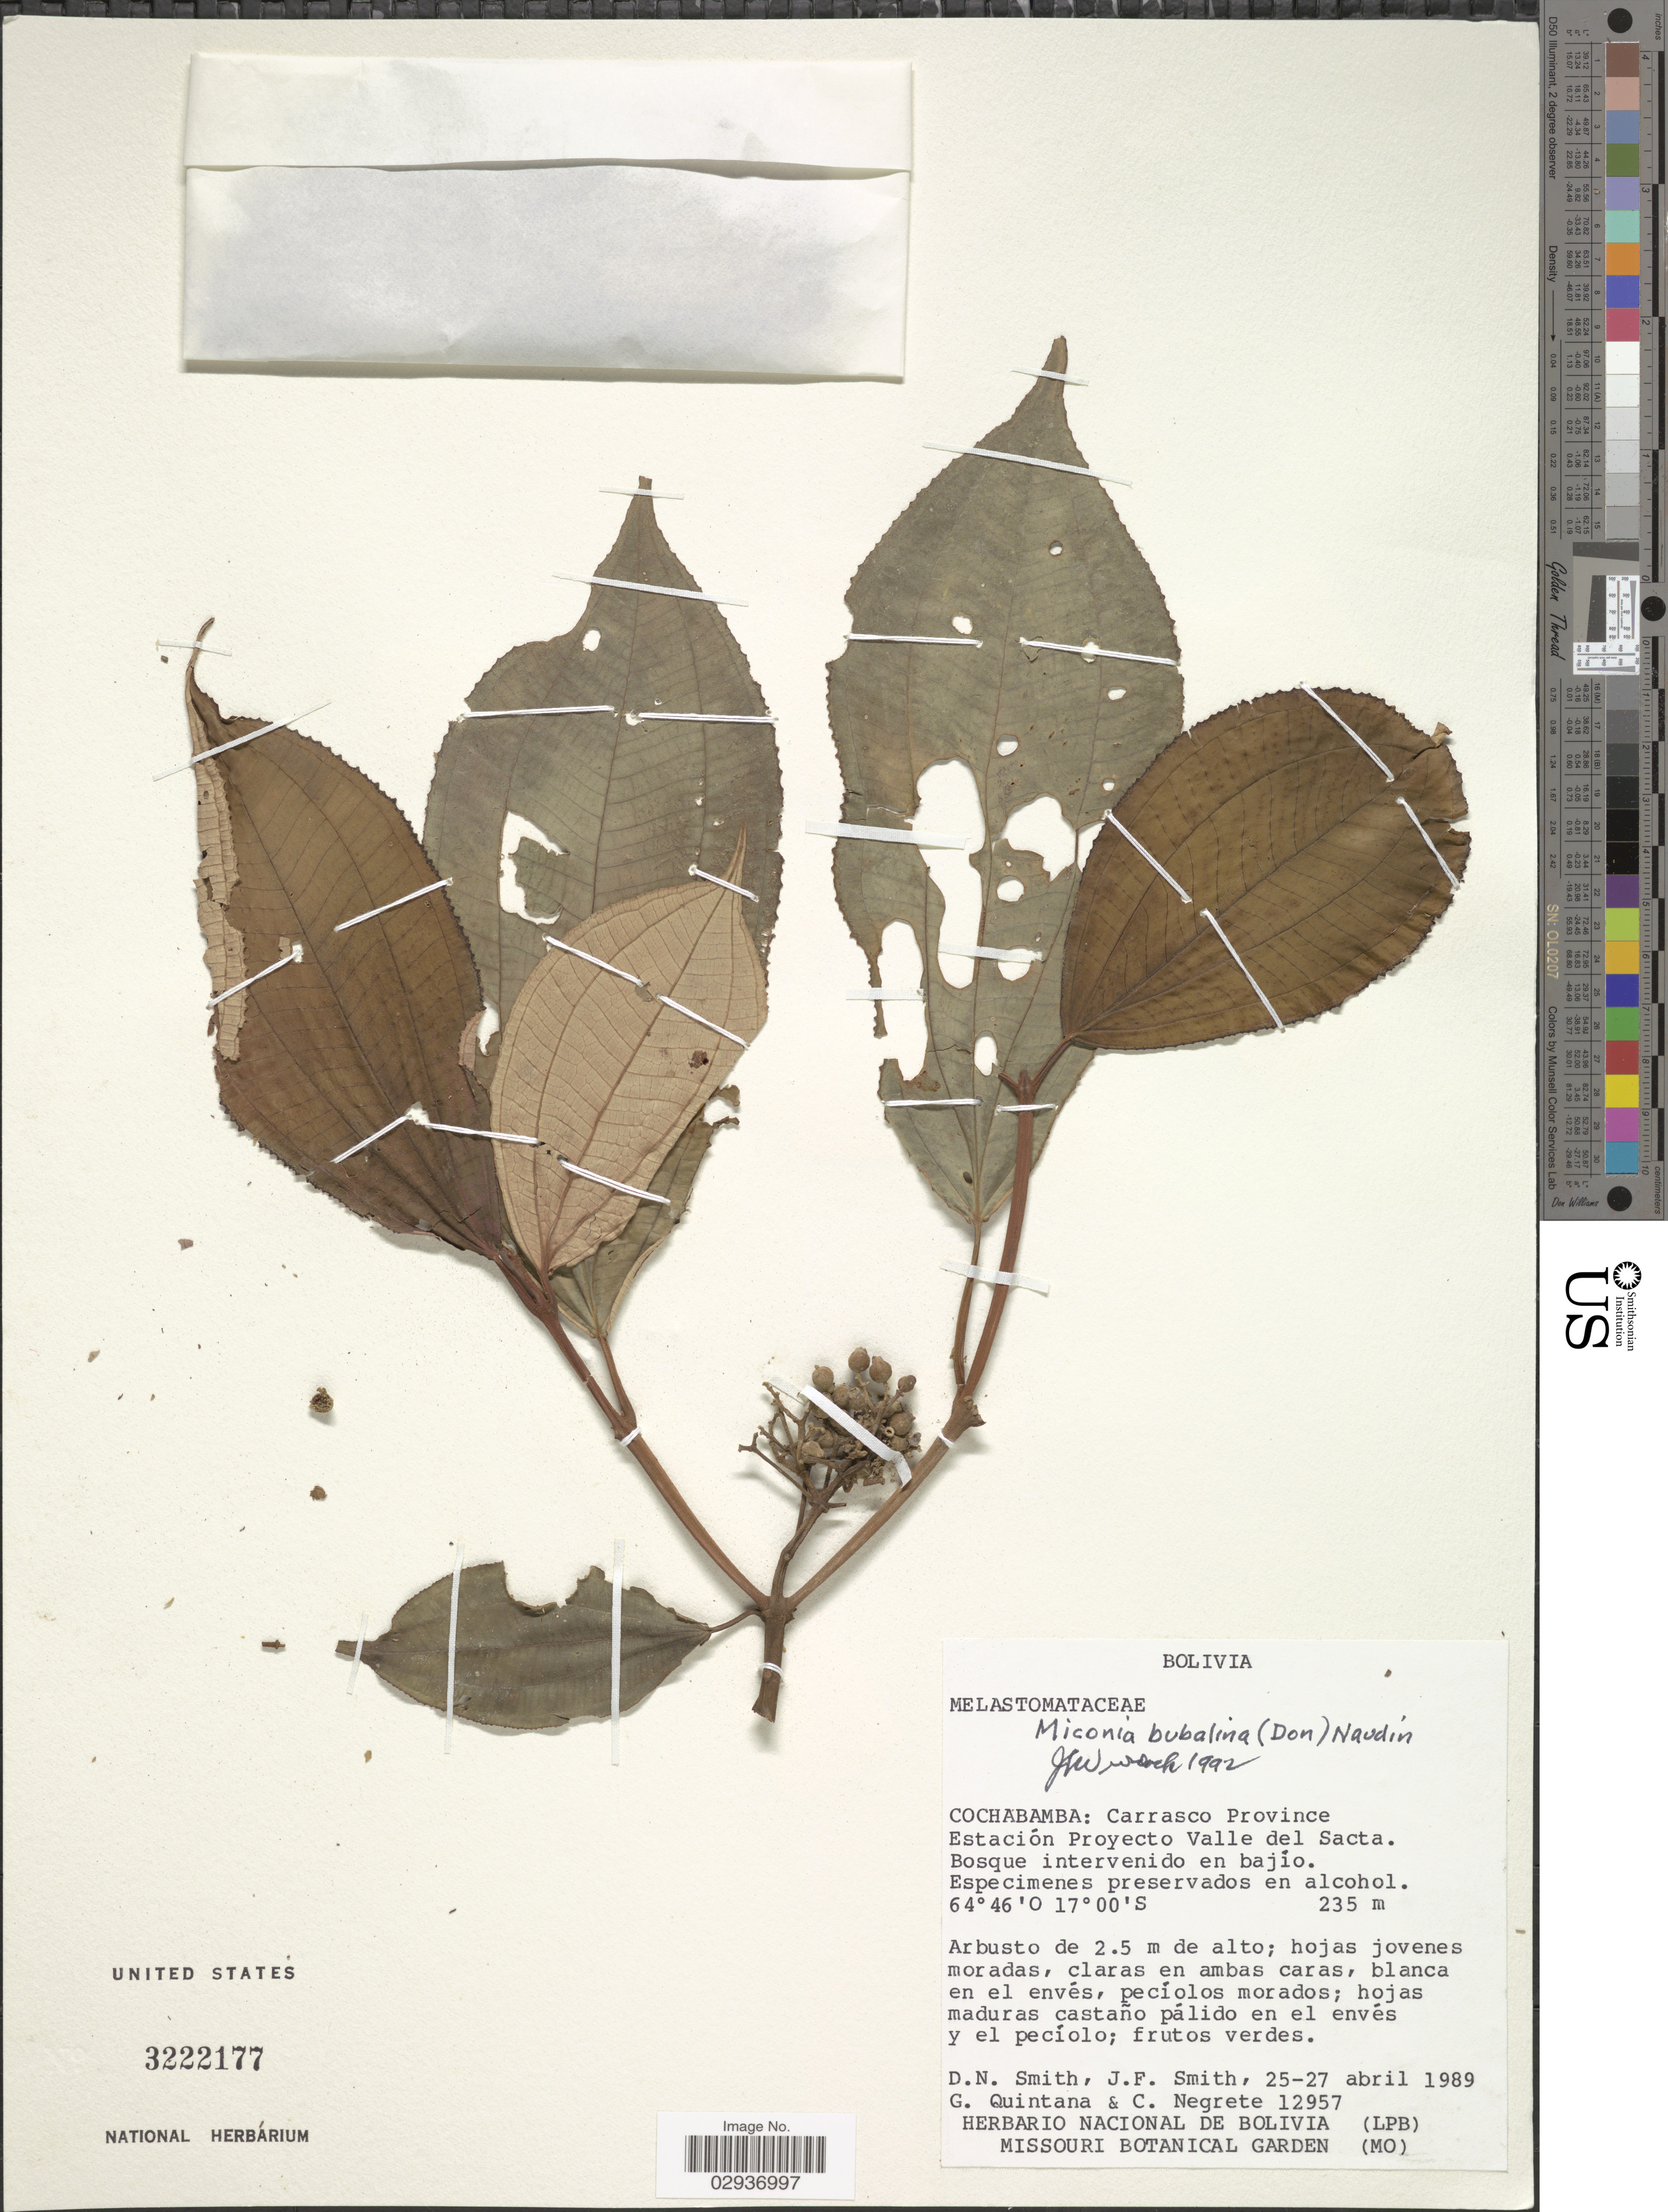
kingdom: Plantae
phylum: Tracheophyta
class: Magnoliopsida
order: Myrtales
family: Melastomataceae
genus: Miconia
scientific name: Miconia bubalina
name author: Naudin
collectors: D. Smith, J. Smith, G. Quintana & C. Negrete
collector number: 12957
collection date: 1989-04-25/1989-04-27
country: Bolivia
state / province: Cochabamba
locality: Cochabamba: Carrasco Province. Estación Proyecto Valle del Sacta.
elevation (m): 235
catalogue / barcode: US 3222177